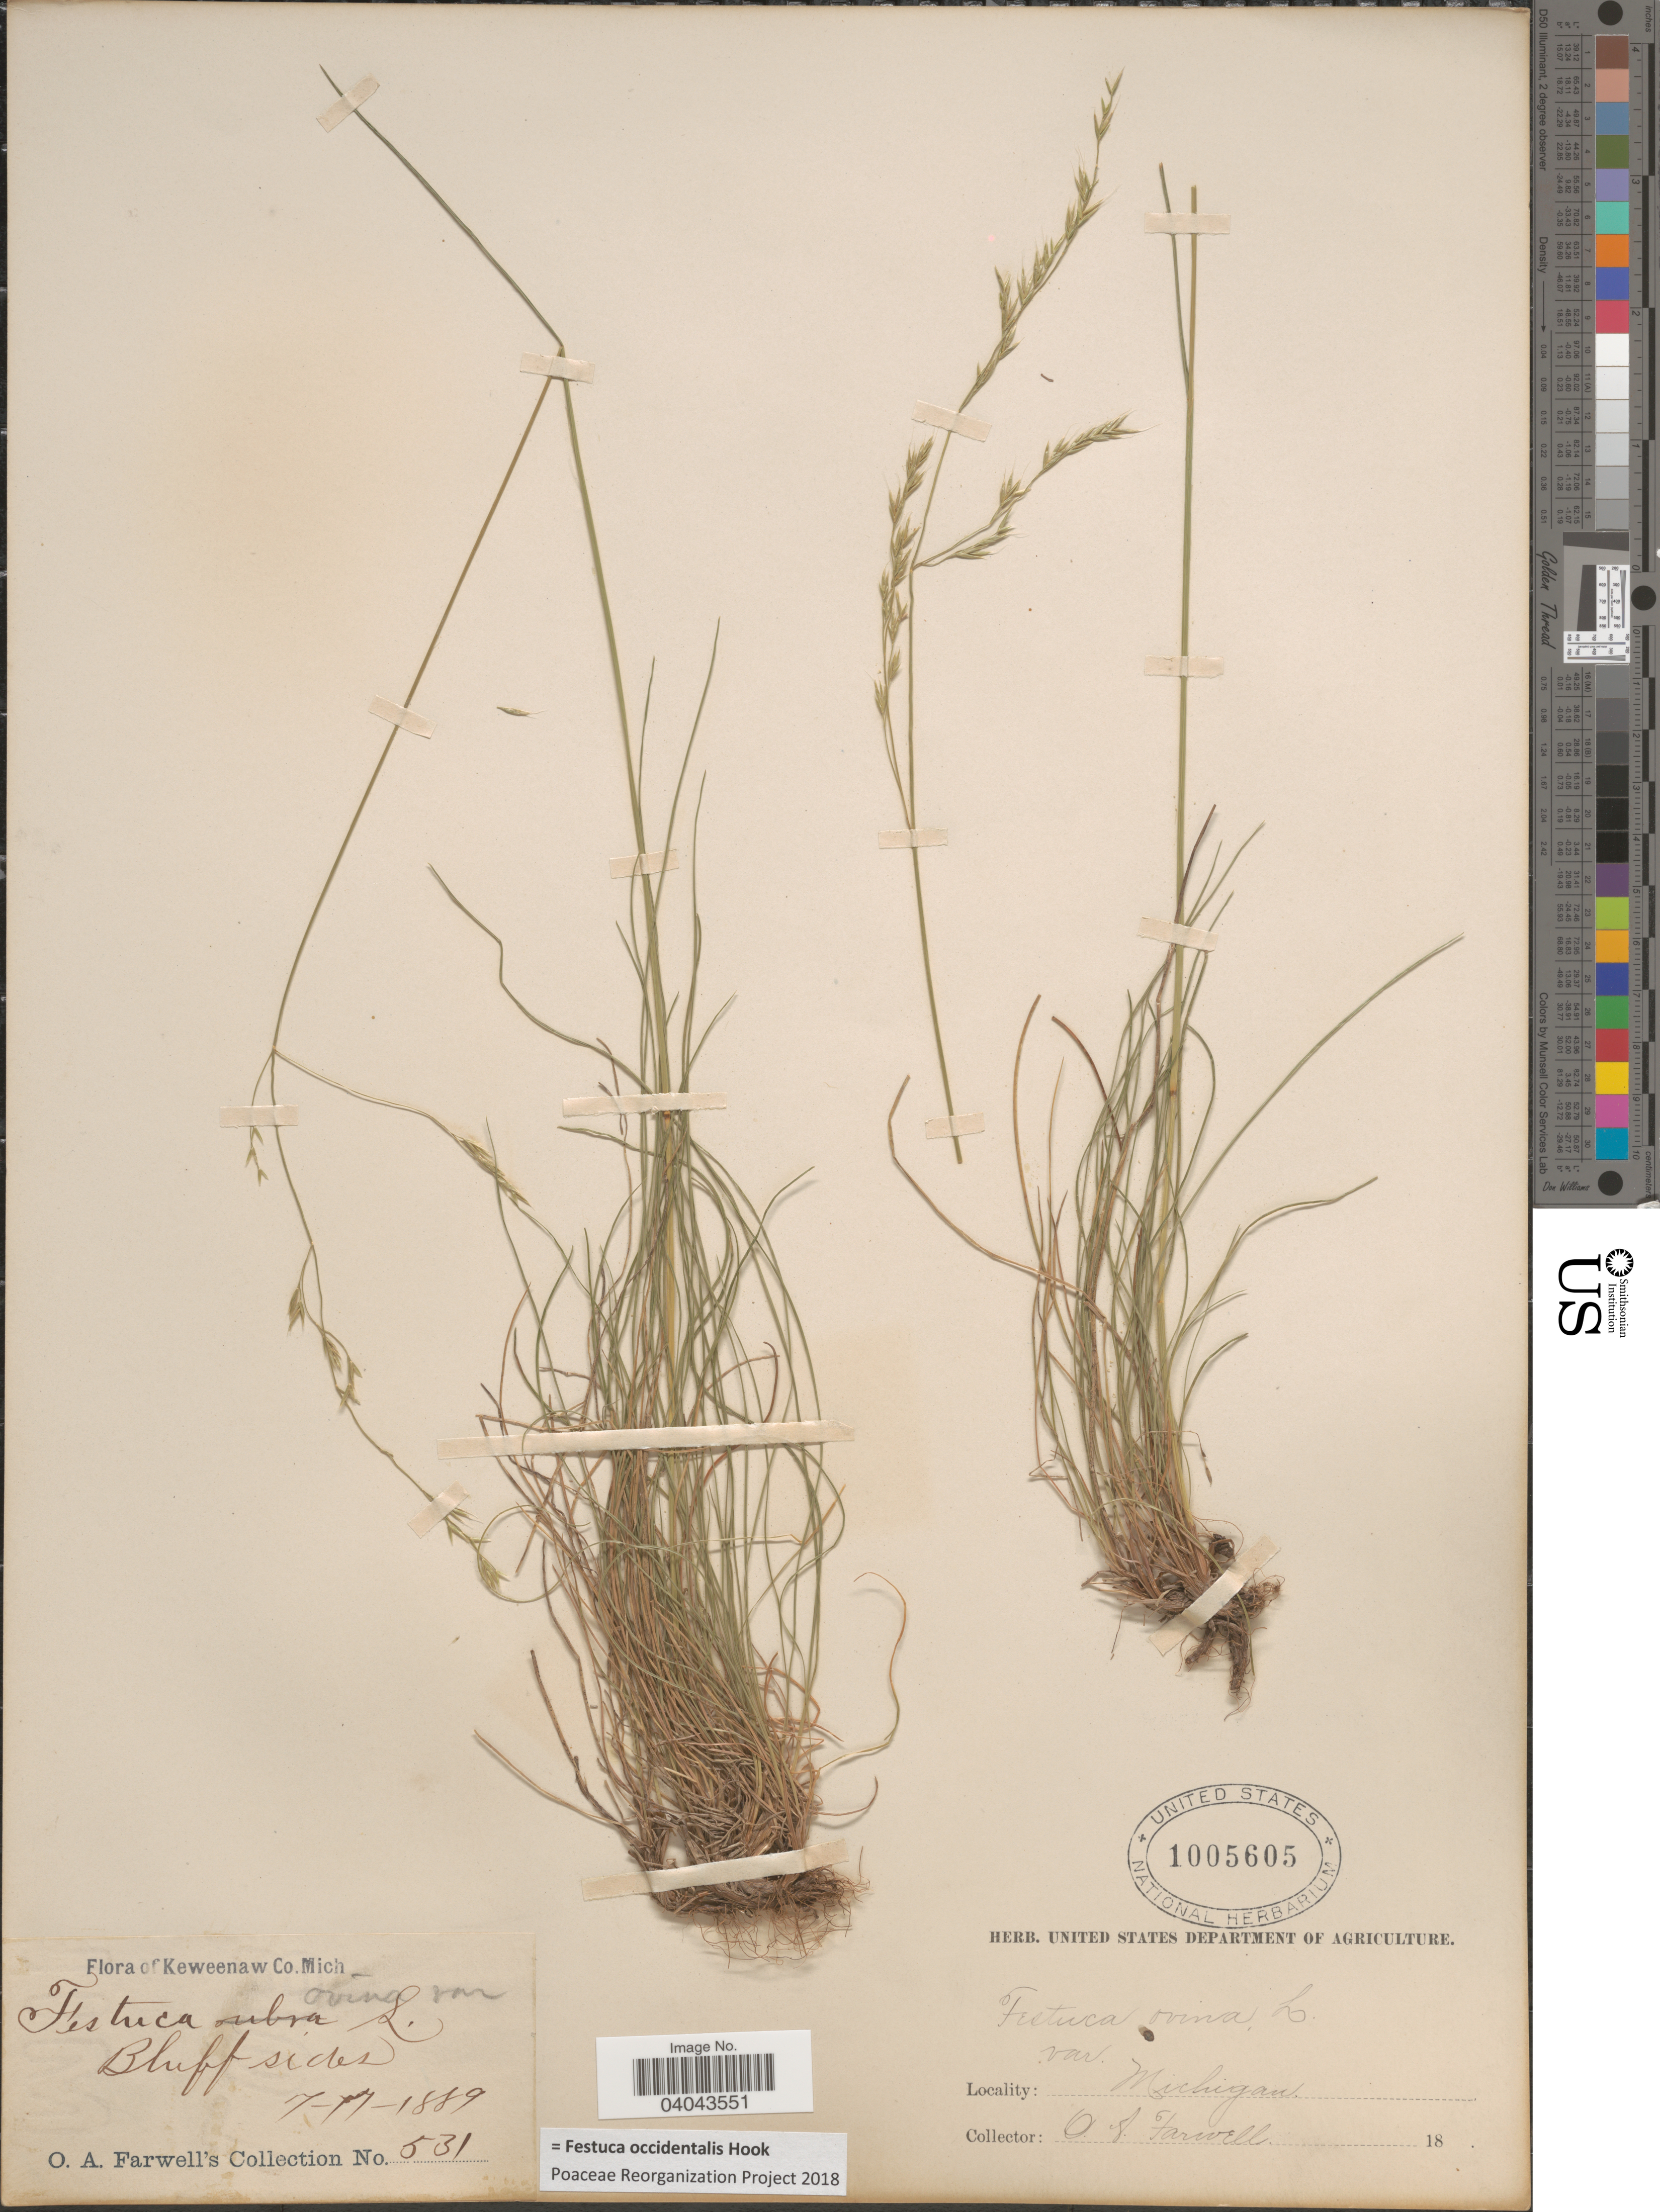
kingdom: Plantae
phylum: Tracheophyta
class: Liliopsida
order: Poales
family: Poaceae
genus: Festuca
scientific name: Festuca occidentalis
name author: Hook.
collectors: O. Farwell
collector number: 531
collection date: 1889-07-17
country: United States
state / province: Michigan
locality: Keweenaw Co. Bluff sides.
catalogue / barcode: US 1005605